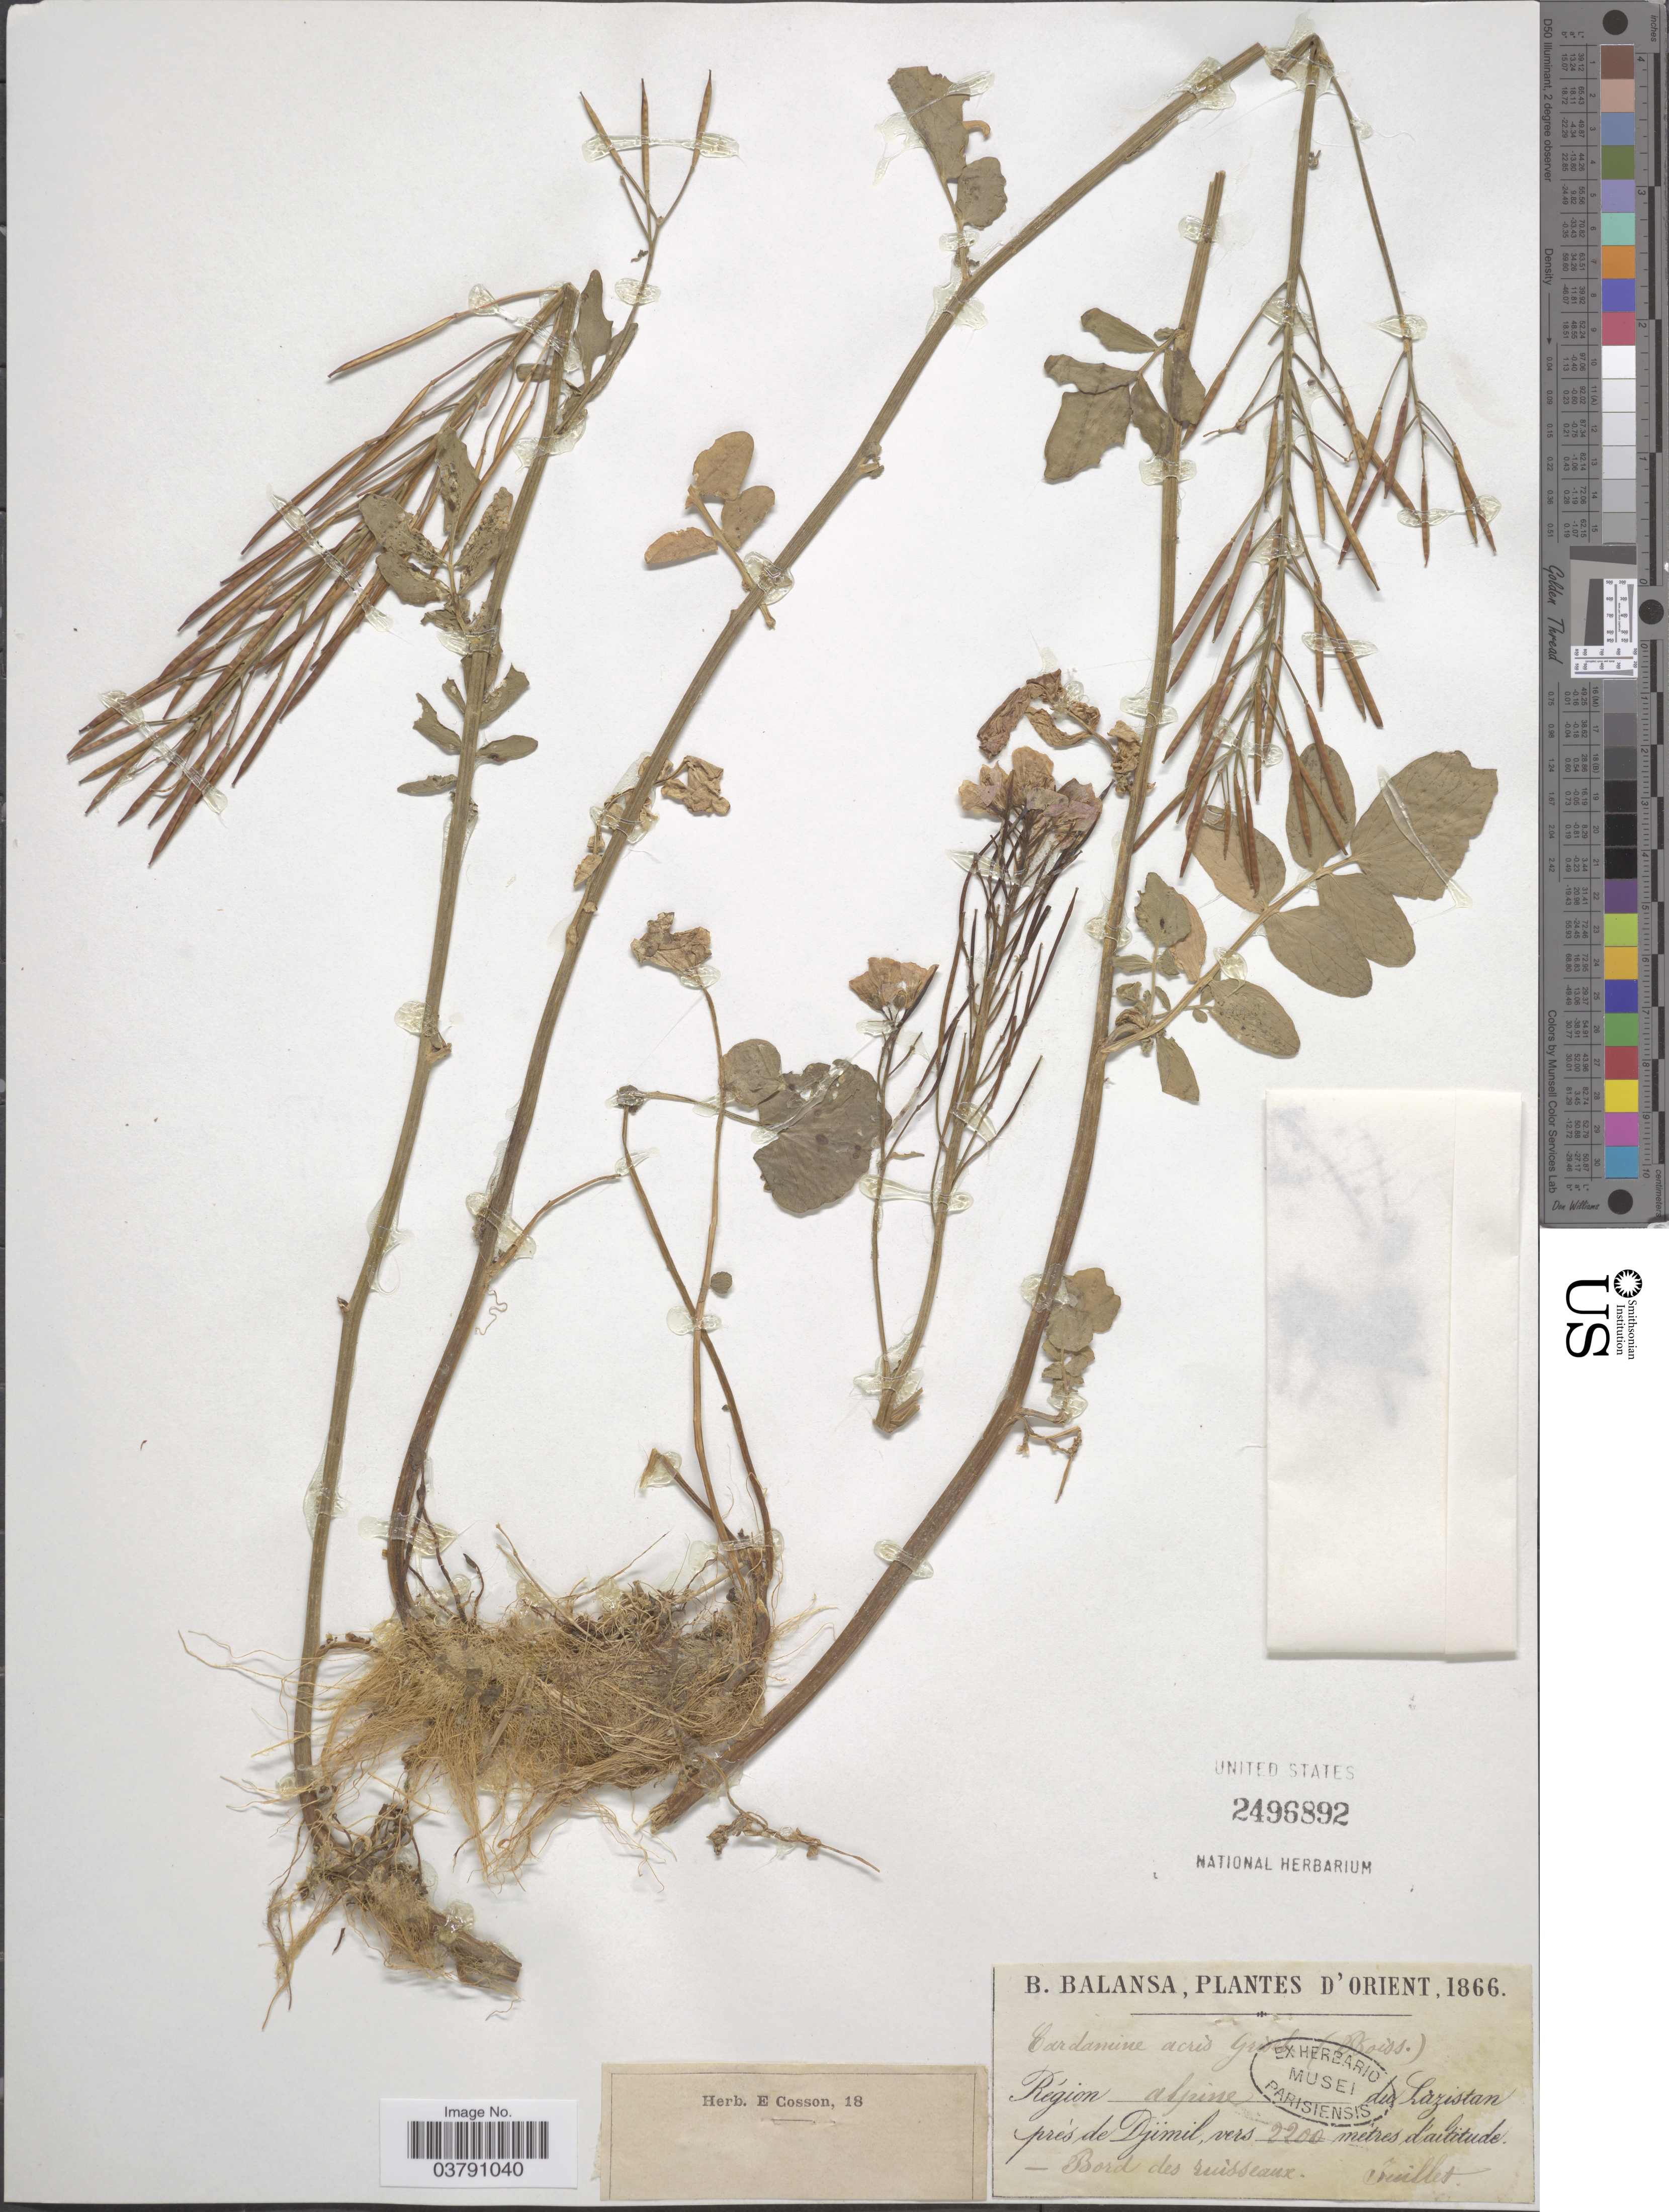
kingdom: Plantae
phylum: Tracheophyta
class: Magnoliopsida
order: Brassicales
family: Brassicaceae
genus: Cardamine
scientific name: Cardamine acris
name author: Griseb.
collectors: B. Balansa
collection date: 1866-07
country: Turkey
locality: D'Orient. Région alpine du Lazistan près de Djimil.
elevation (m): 2200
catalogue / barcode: US 2496892